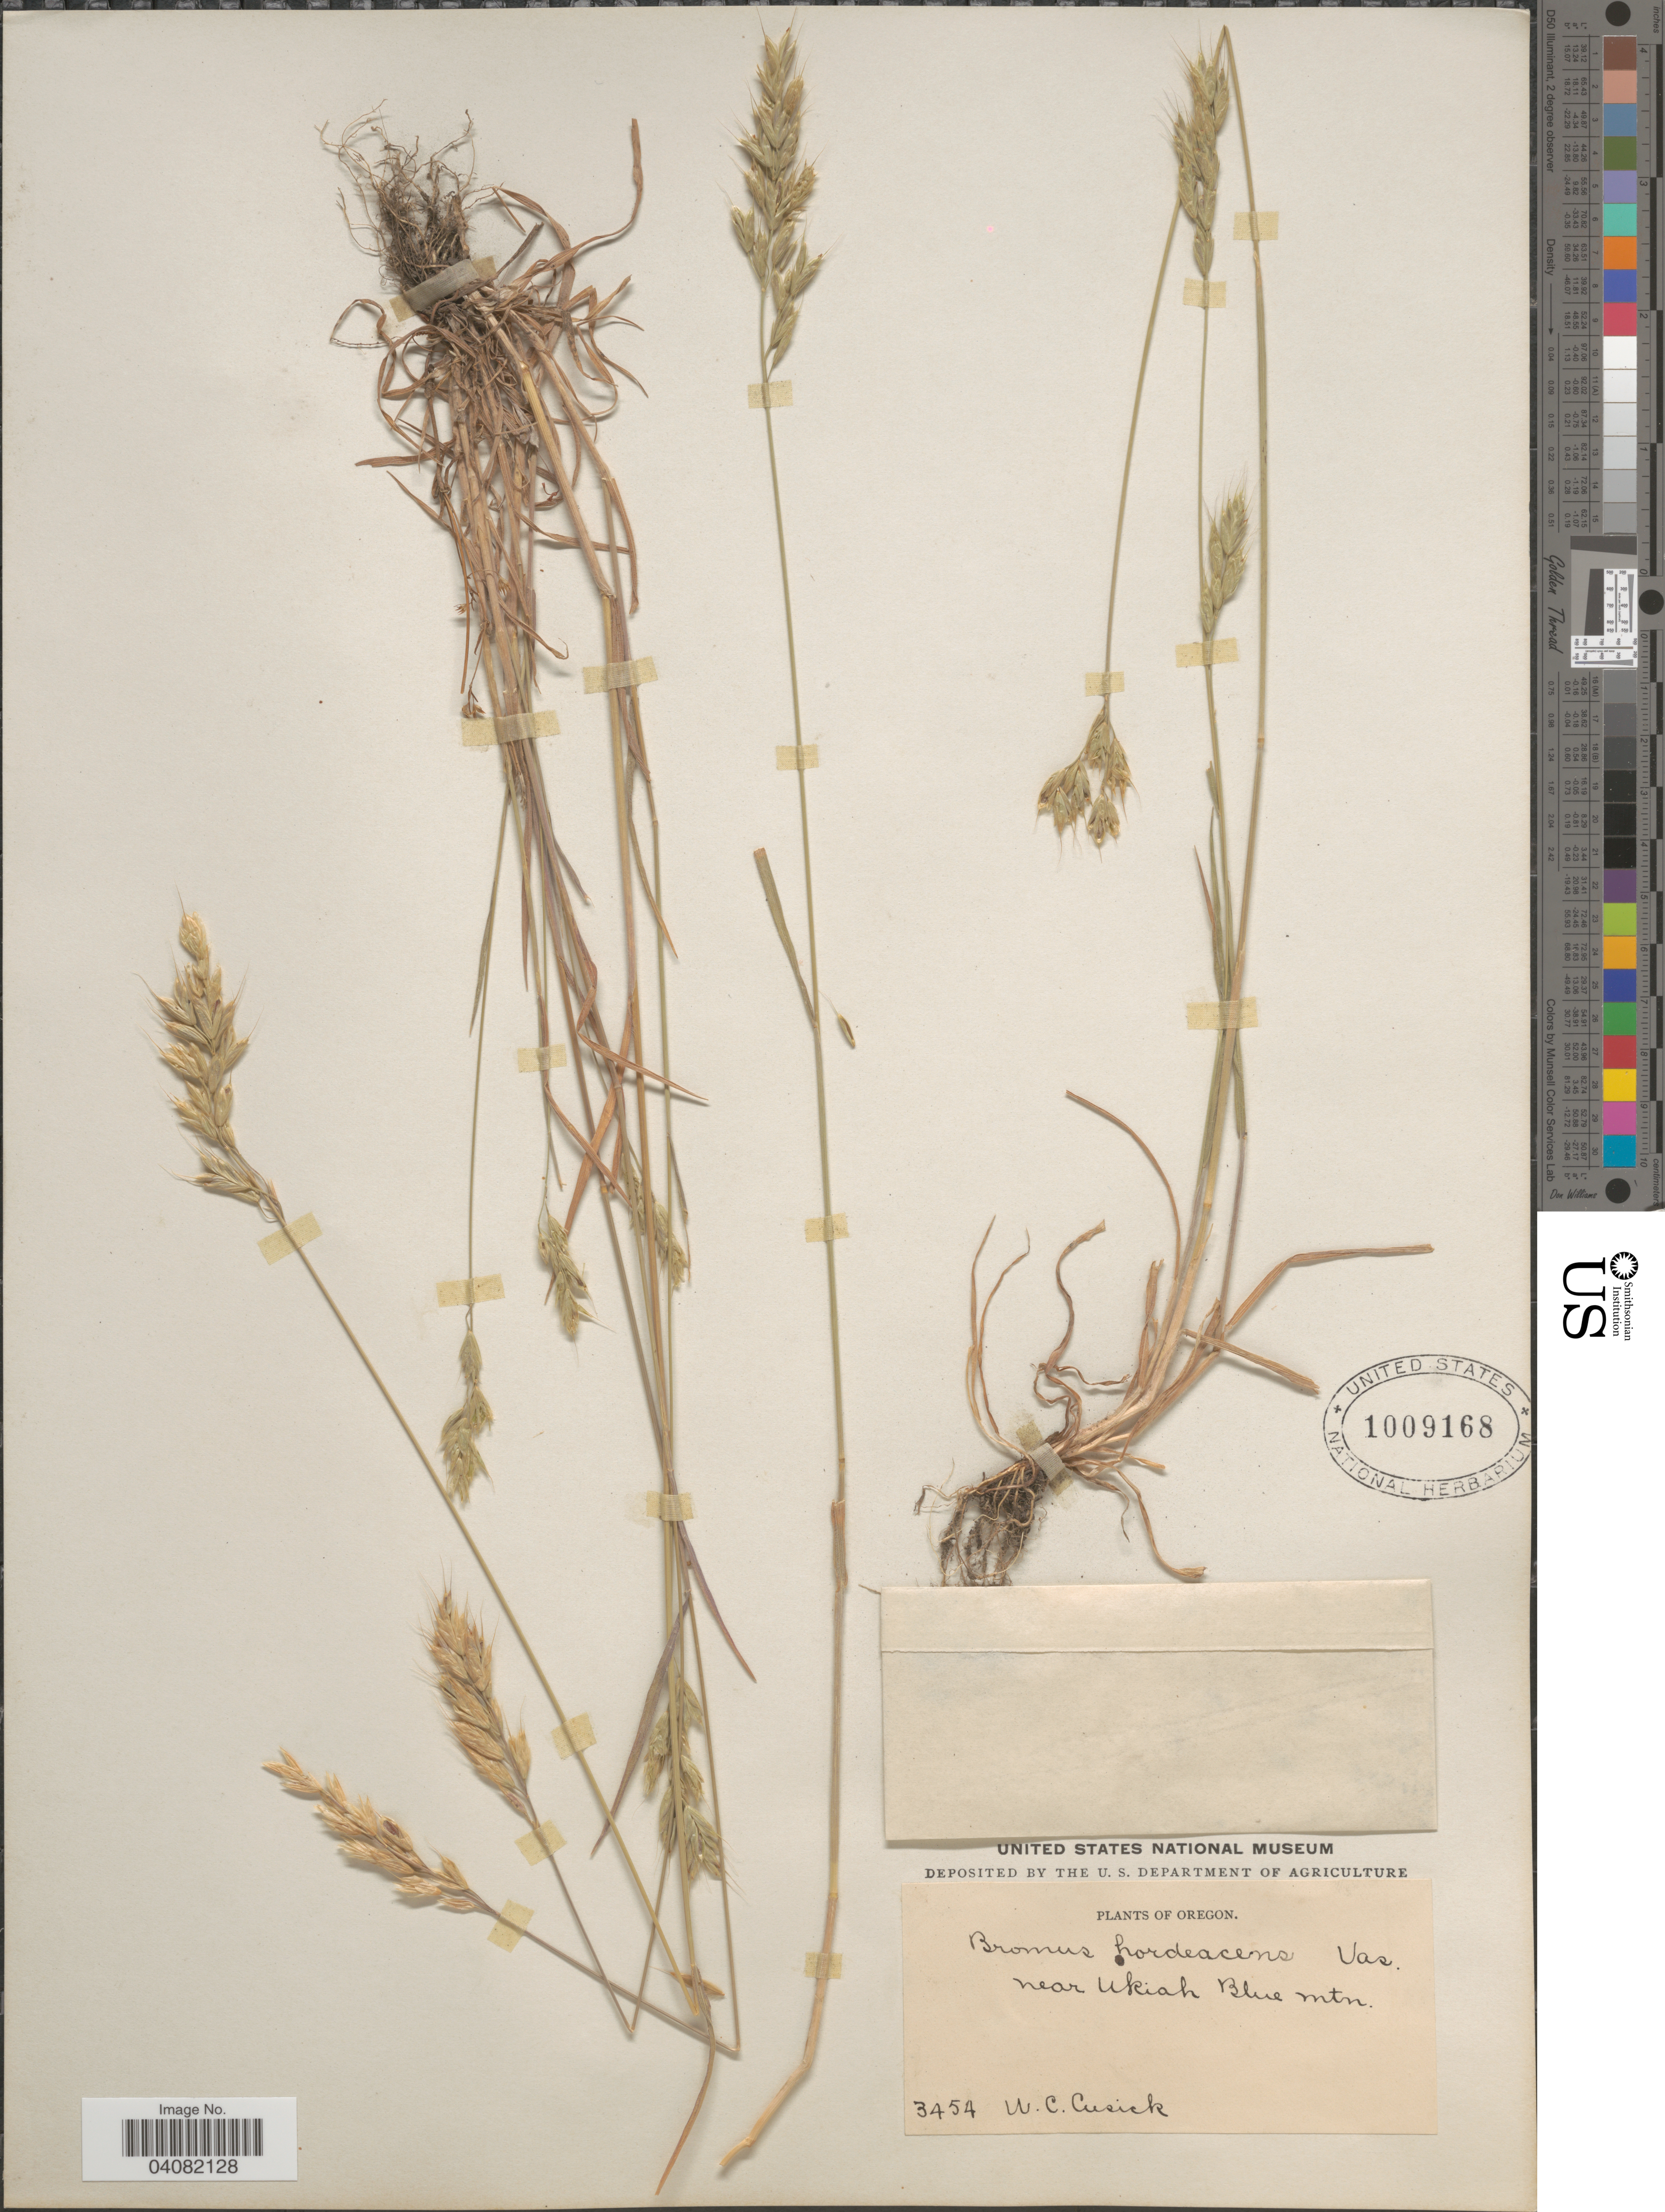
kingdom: Plantae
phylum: Tracheophyta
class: Liliopsida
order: Poales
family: Poaceae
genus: Bromus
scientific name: Bromus hordeaceus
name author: L.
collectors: W. C. Cusick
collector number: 3454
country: United States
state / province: Oregon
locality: Near Ukiah Blue mtn.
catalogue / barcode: US 1009168